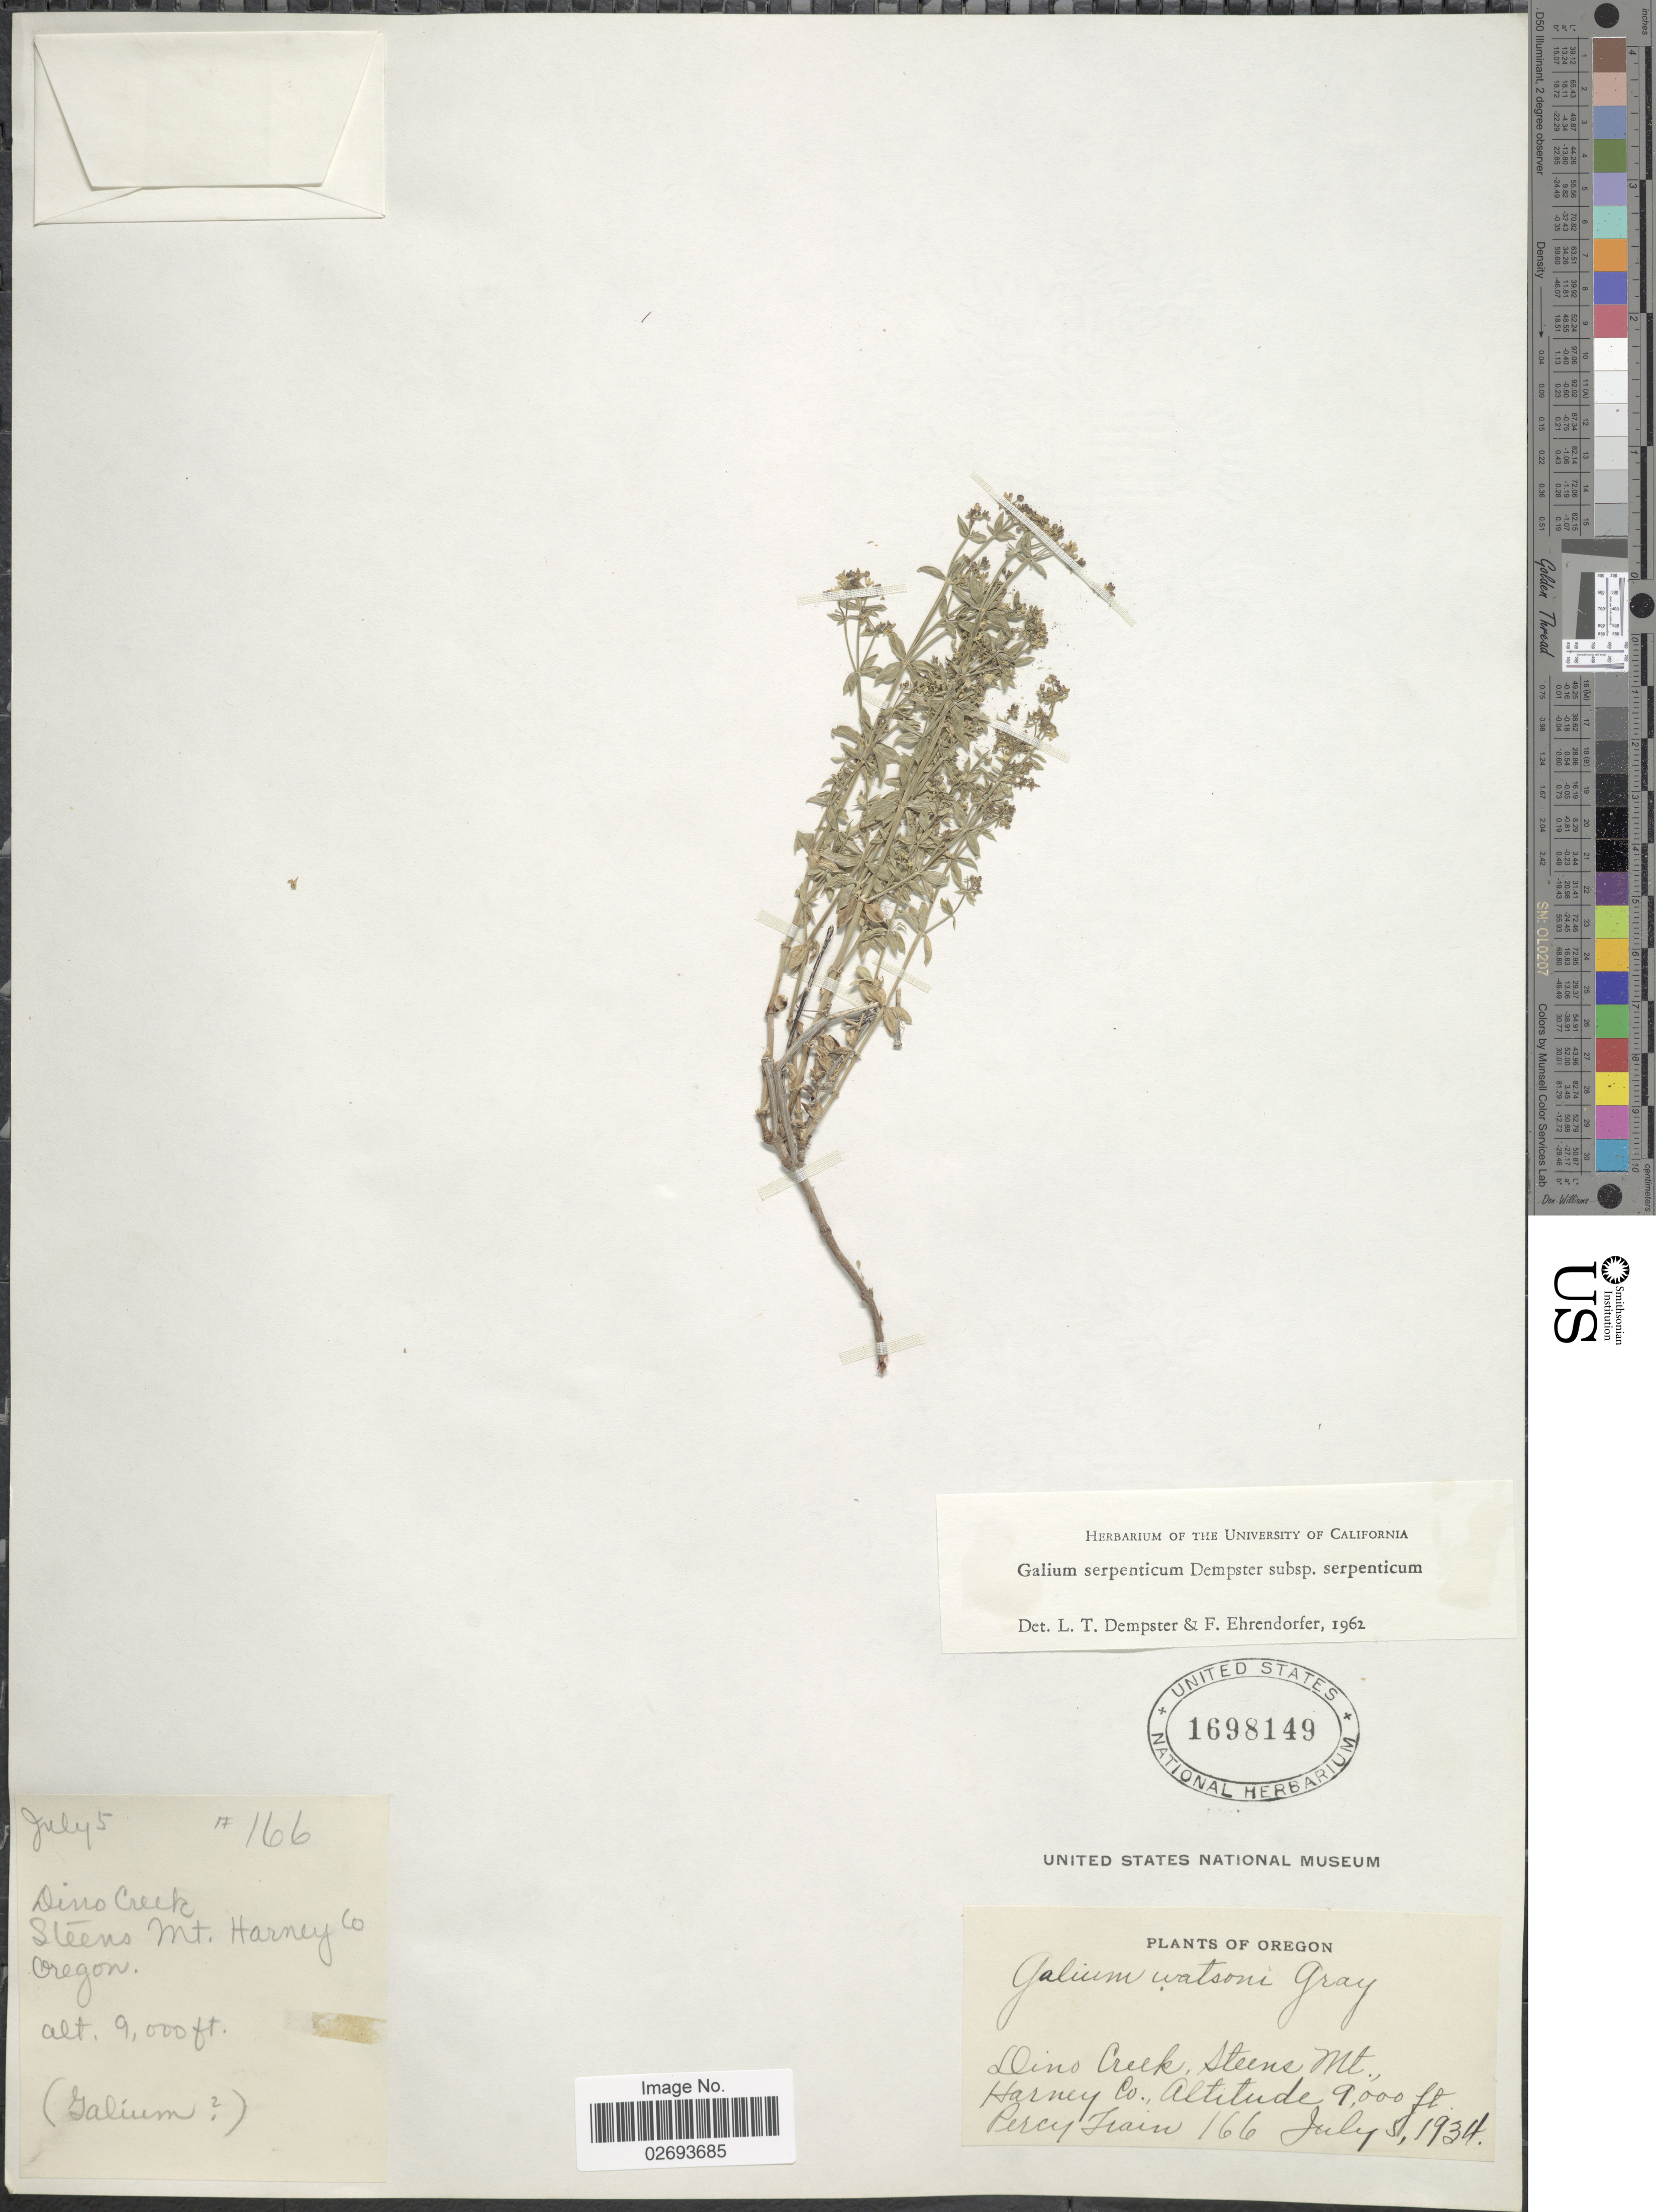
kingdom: Plantae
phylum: Tracheophyta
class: Magnoliopsida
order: Gentianales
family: Rubiaceae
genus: Galium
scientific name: Galium serpenticum subsp. serpenticum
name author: Dempster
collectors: P. Train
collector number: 166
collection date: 1934-07-05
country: United States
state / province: Oregon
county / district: Harney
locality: Dino Creek, Steens Mt., Harney Co.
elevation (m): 2743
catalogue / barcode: US 1698149